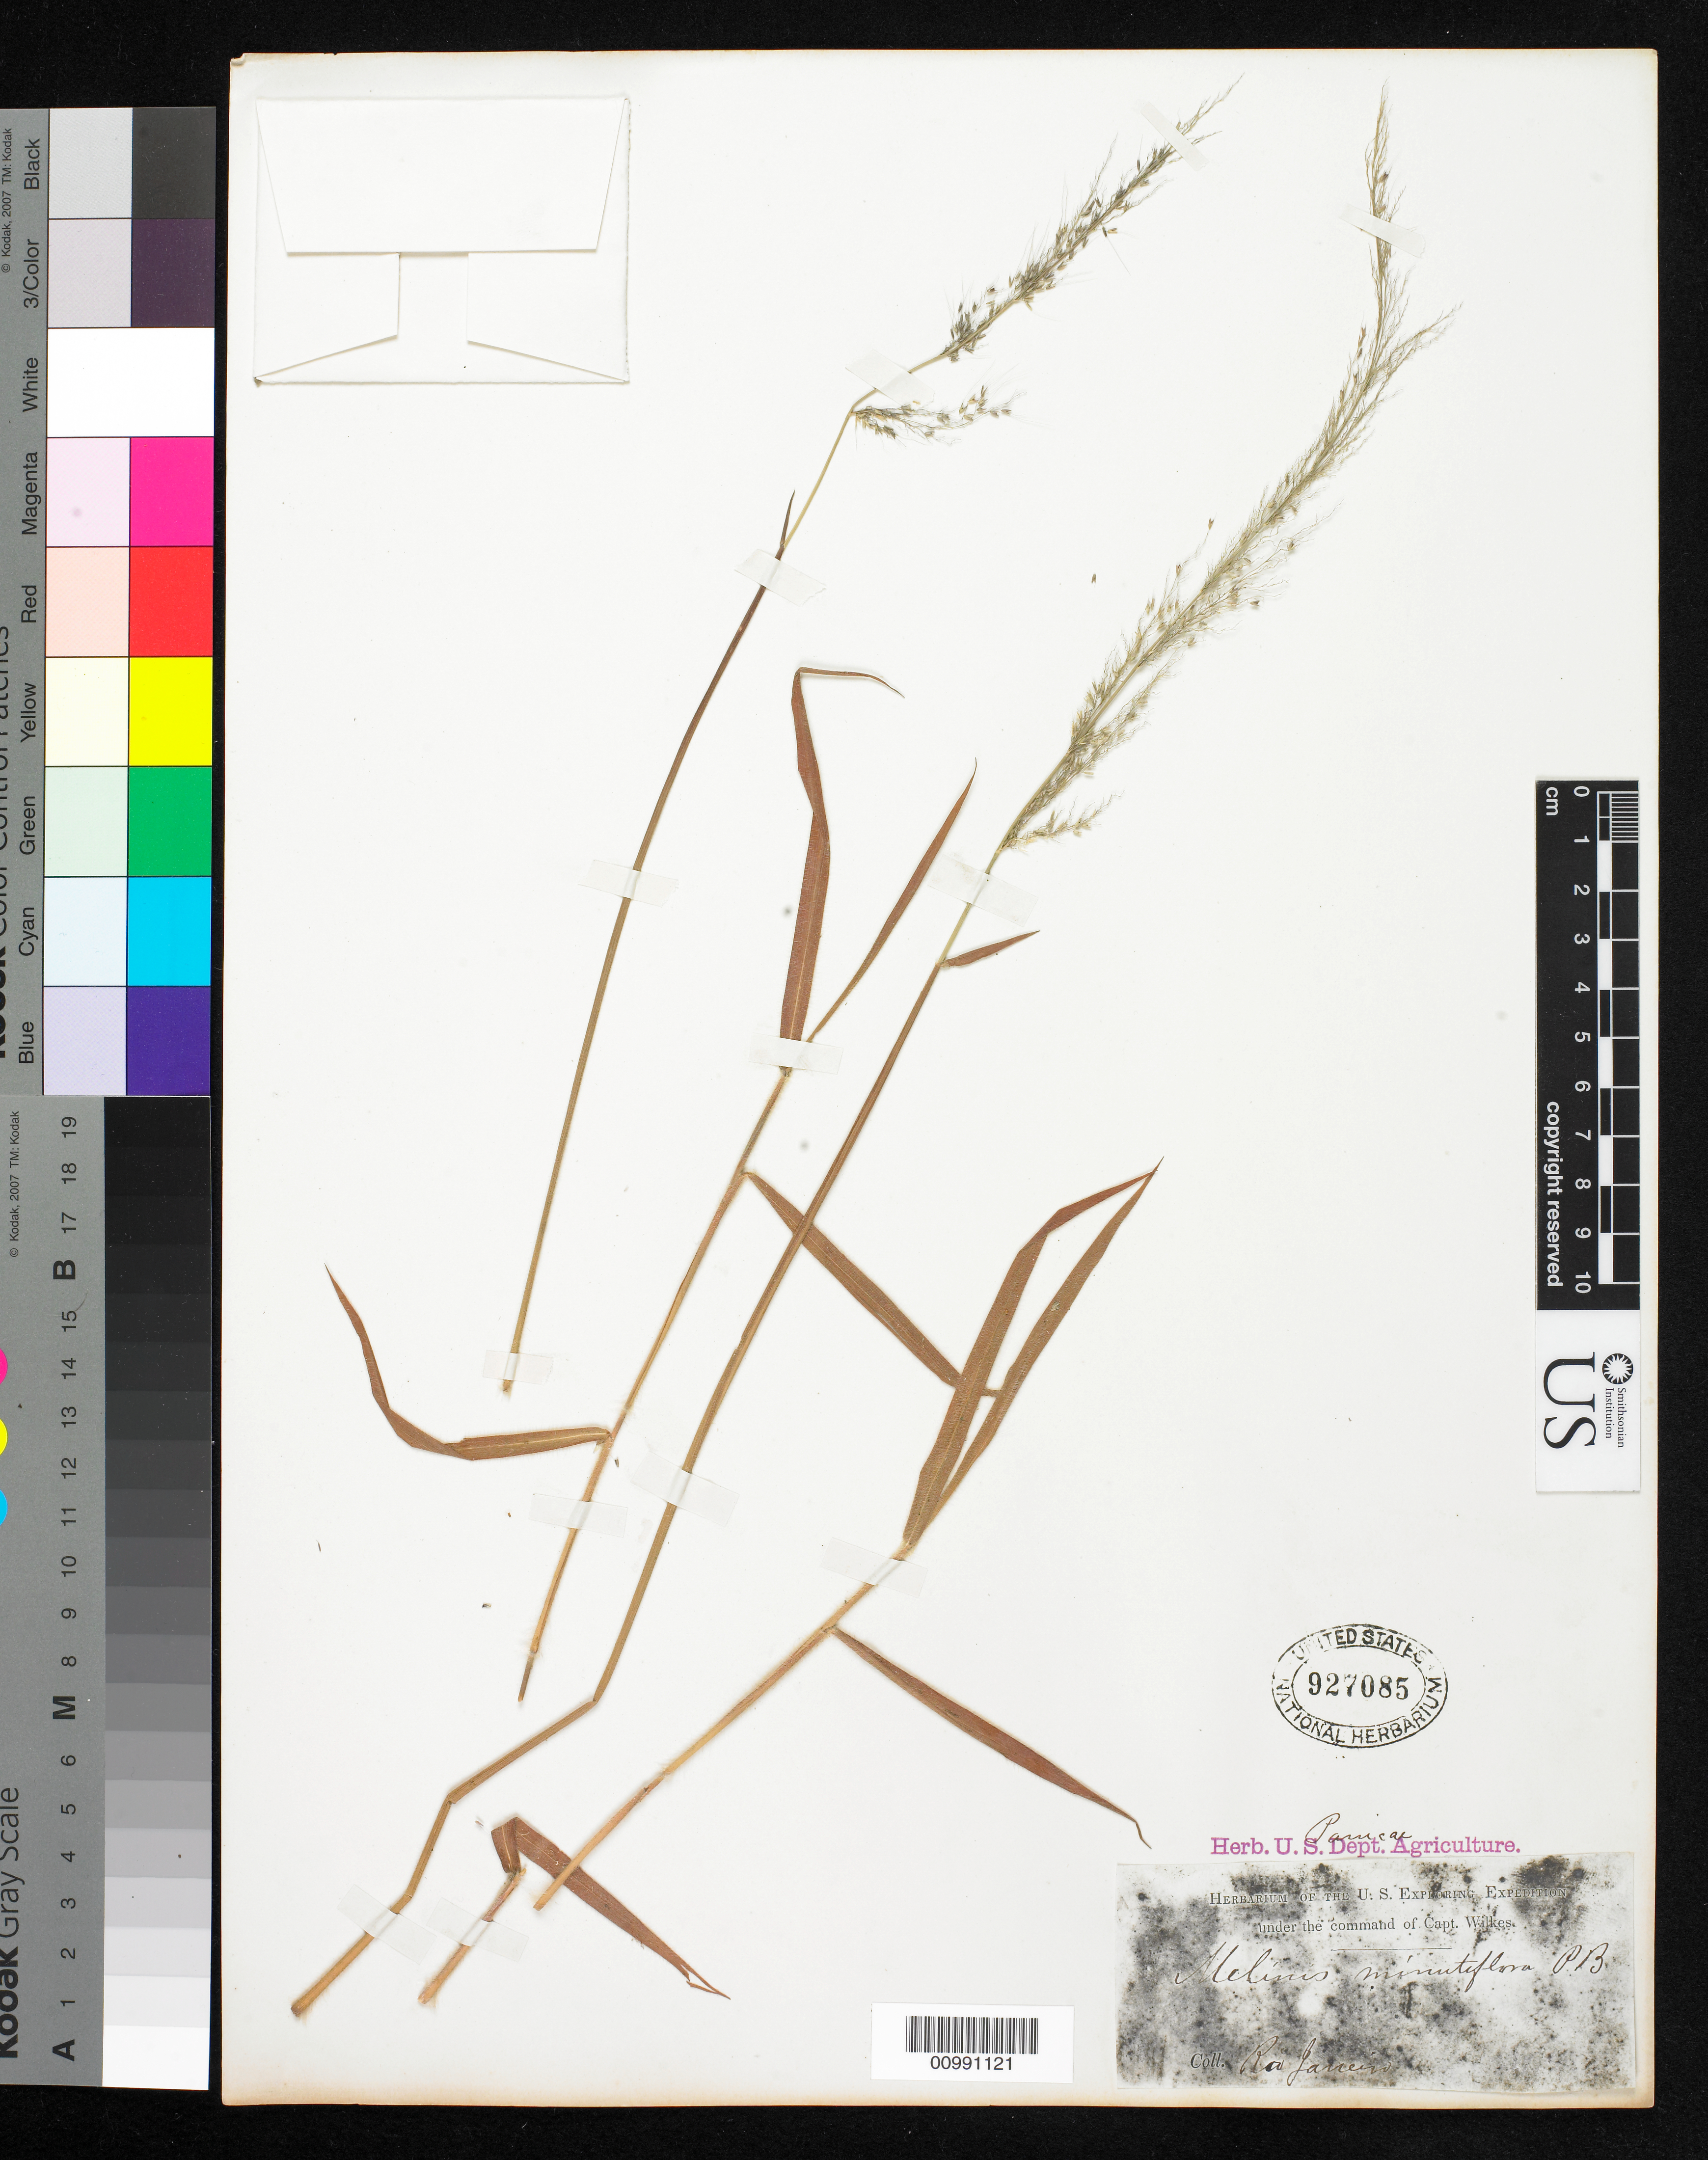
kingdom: Plantae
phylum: Tracheophyta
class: Liliopsida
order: Poales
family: Poaceae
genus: Melinis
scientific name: Melinis minutiflora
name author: P. Beauv.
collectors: Wilkes Explor. Exped.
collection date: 1838/1842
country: Brazil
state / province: Rio de Janeiro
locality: Rio Janeiro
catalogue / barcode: US 927085